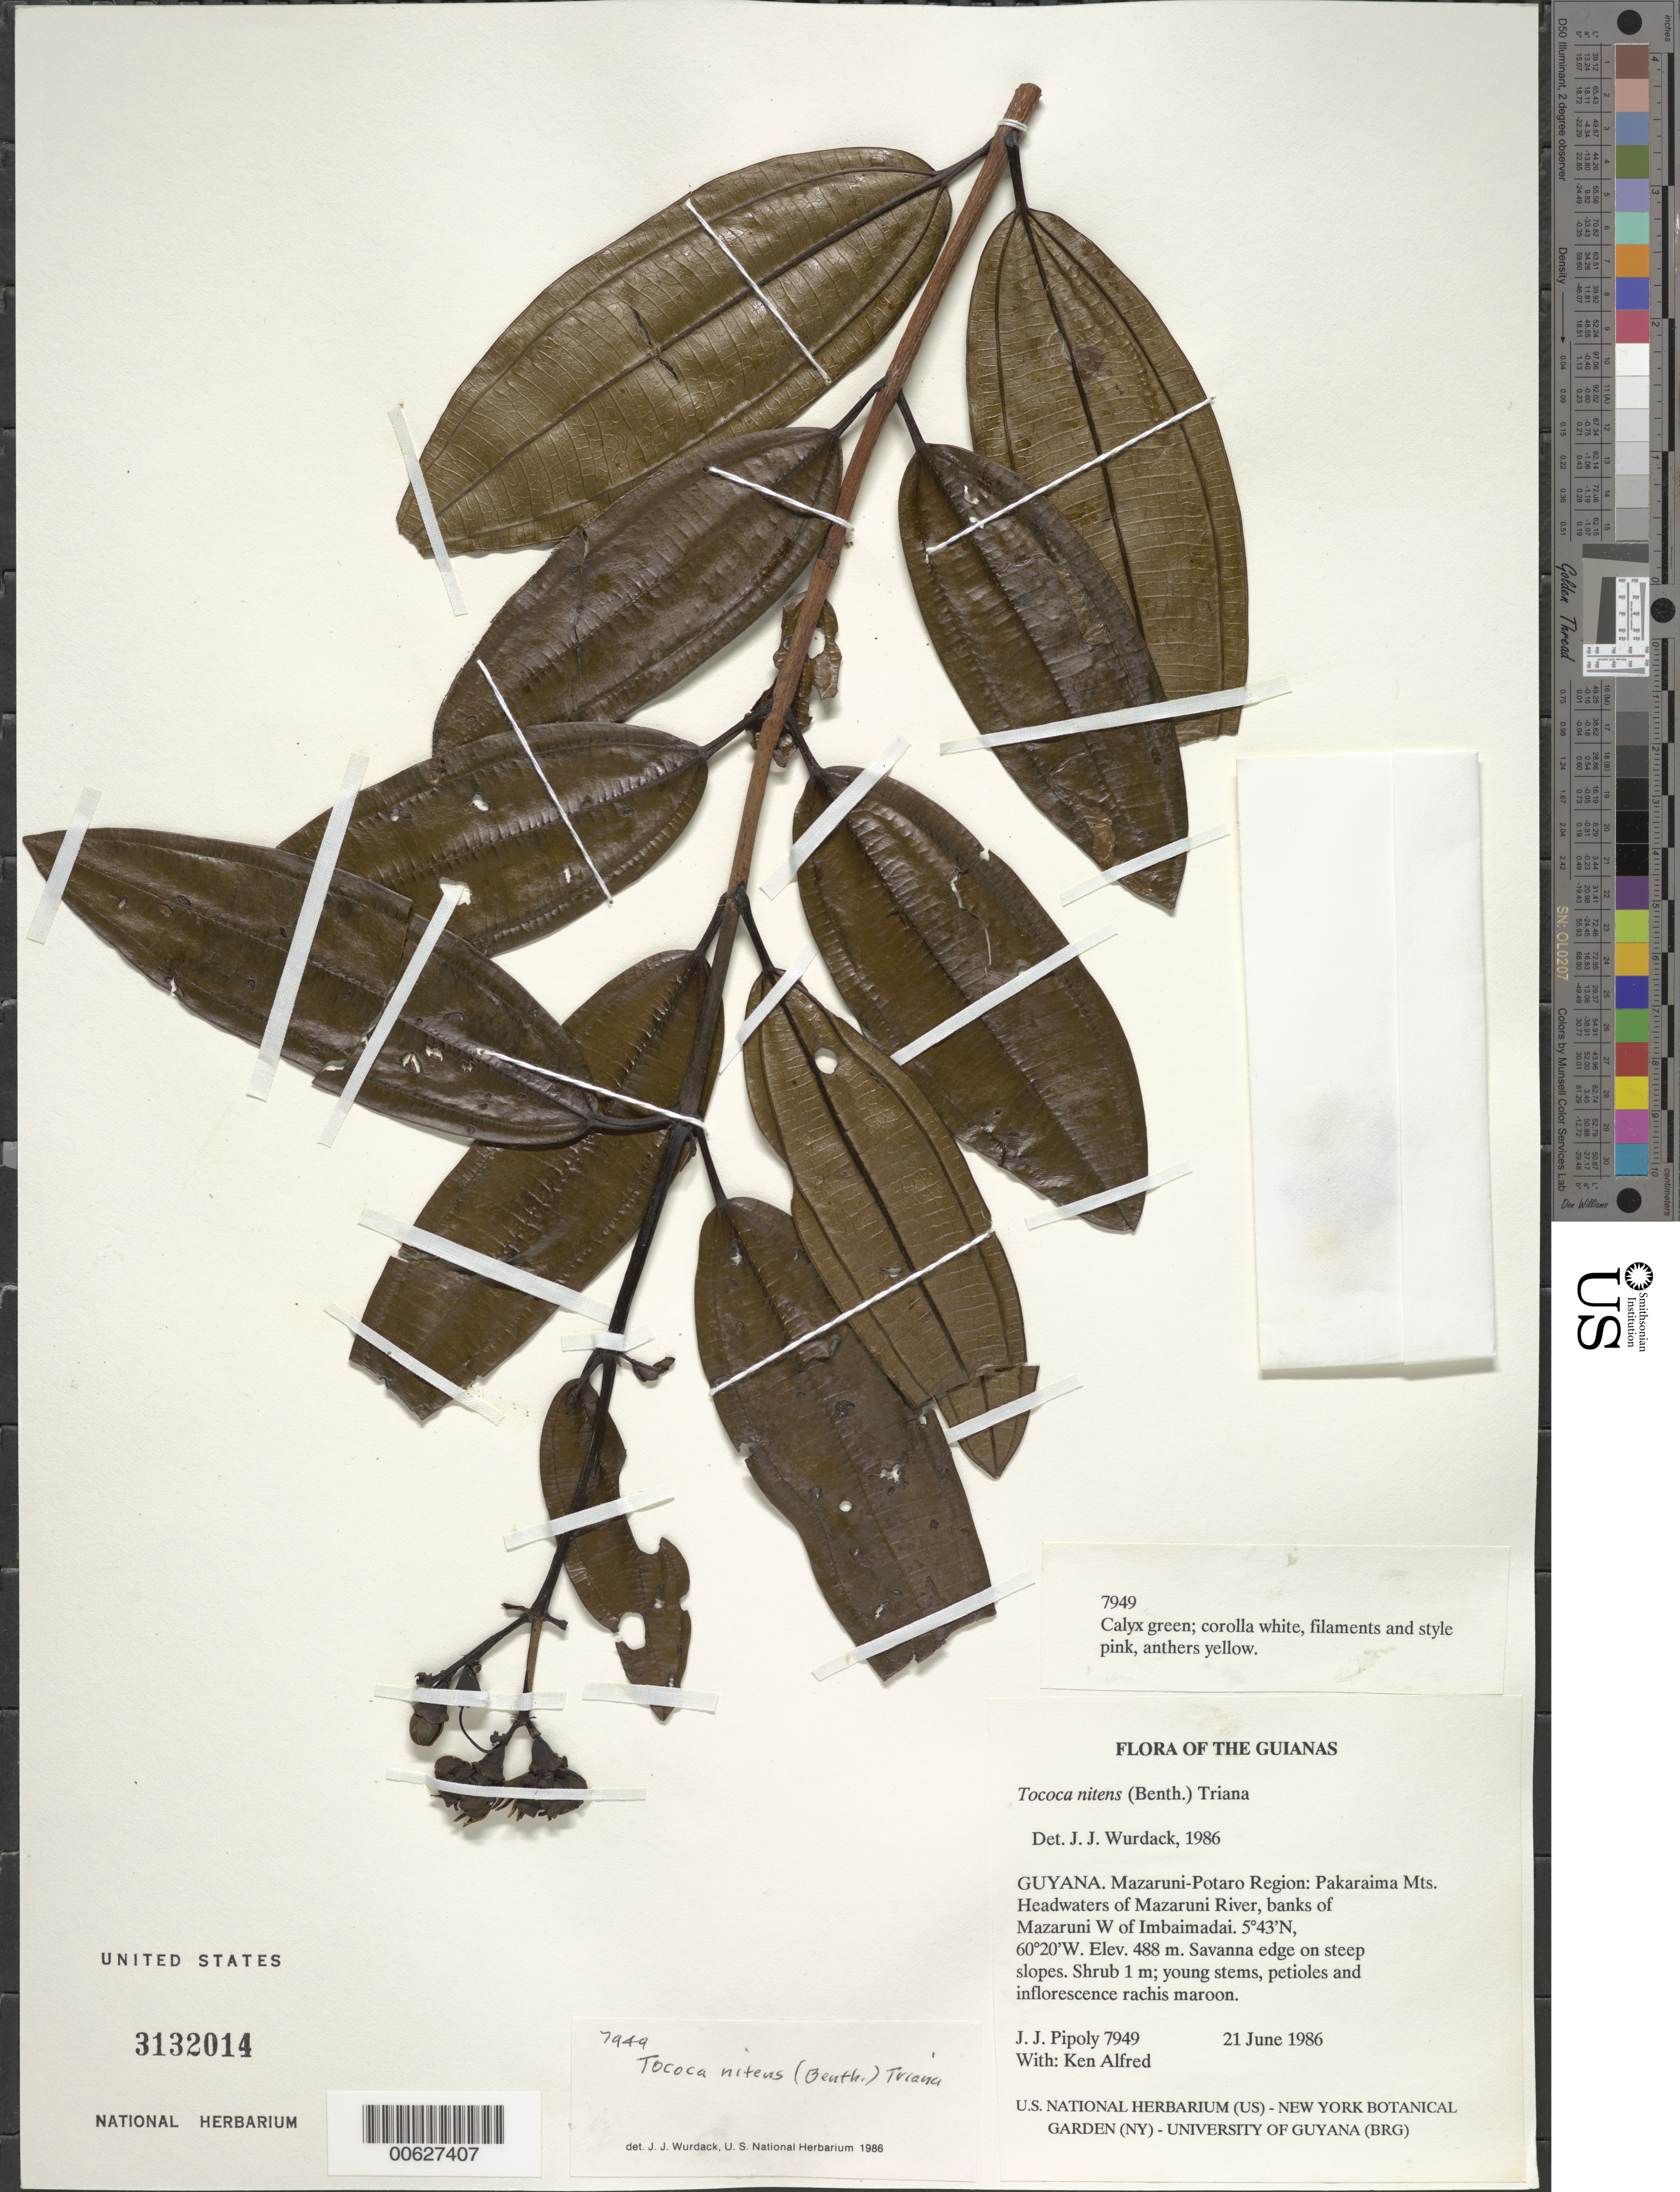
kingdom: Plantae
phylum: Tracheophyta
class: Magnoliopsida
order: Myrtales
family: Melastomataceae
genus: Tococa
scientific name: Tococa nitens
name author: (Benth.) Triana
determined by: Wurdack, John J., (US), US (UNITED STATES)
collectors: J. J. Pipoly & K. Alfred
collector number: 7949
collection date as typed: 21 June 1986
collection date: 1986-06-21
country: Guyana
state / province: Cuyuni-Mazaruni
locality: Pakaraima Mts. Headwaters of Mazaruni River, banks of Mazaruni W of Imbaimadai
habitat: Savanna edge on steep slopes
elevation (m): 488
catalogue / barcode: US 3132014